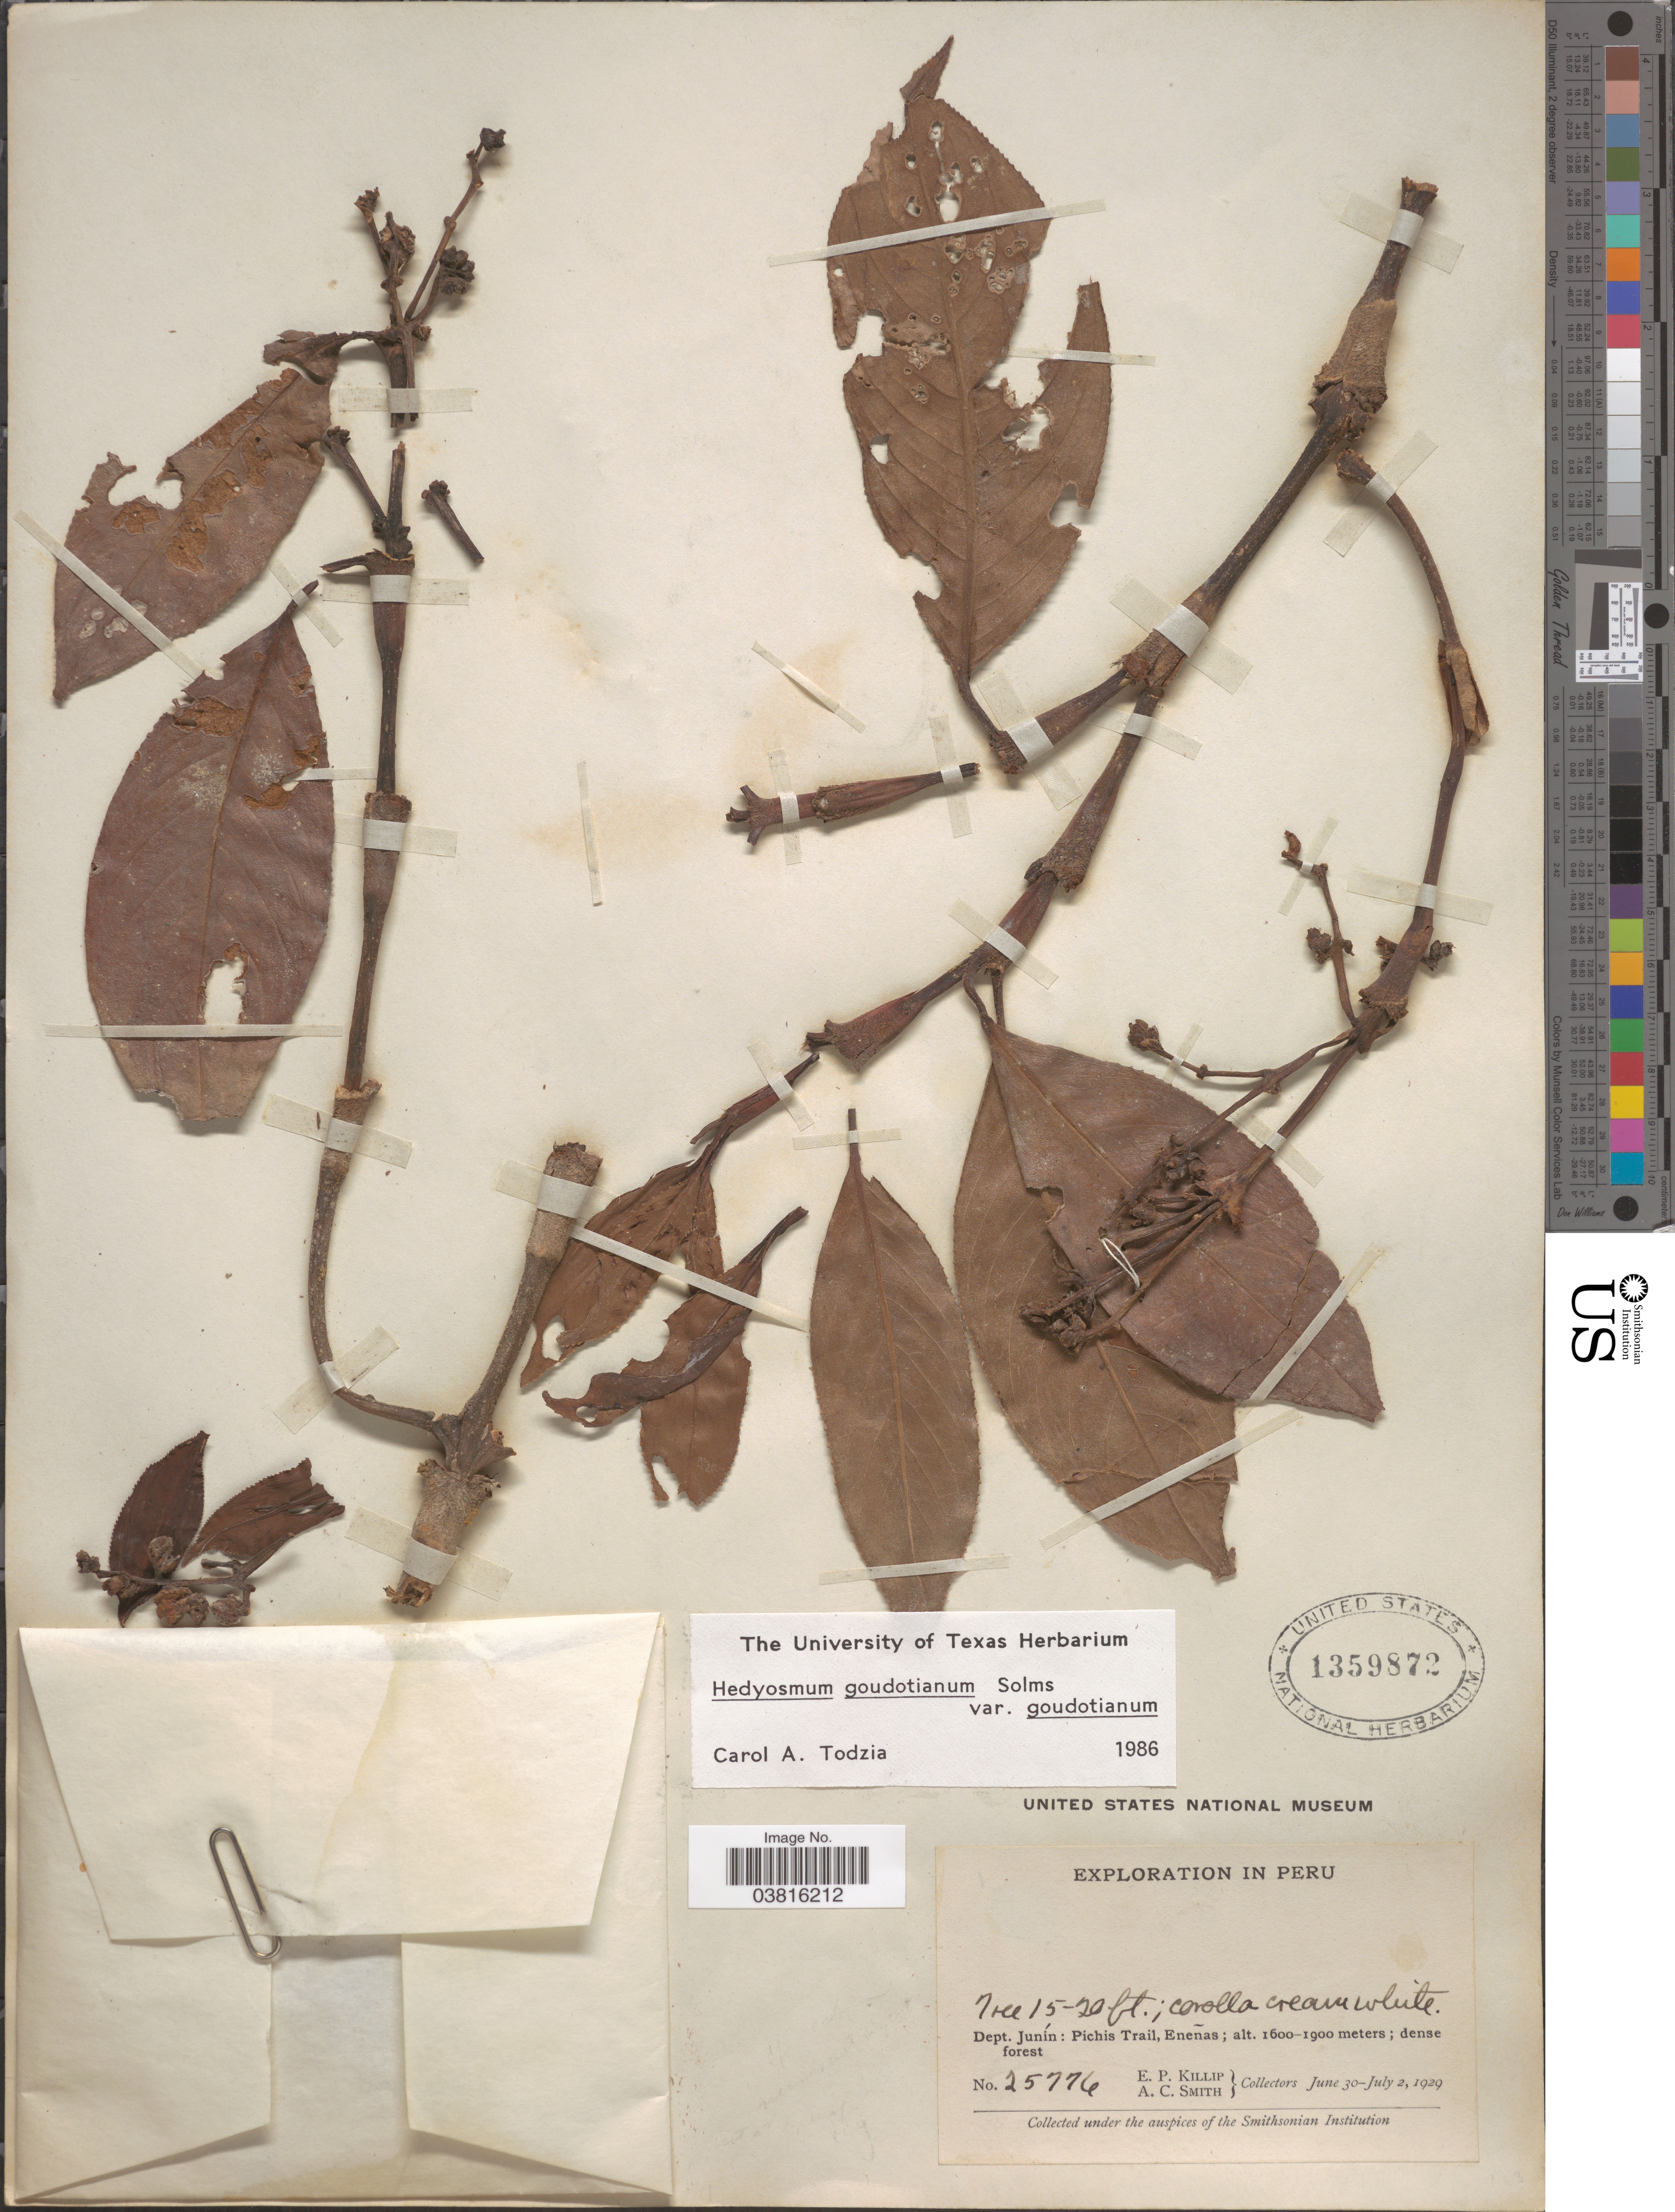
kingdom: Plantae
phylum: Tracheophyta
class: Magnoliopsida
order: Chloranthales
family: Chloranthaceae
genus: Hedyosmum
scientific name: Hedyosmum goudotianum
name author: Solms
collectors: E. P. Killip & A. C. Smith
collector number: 25776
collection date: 1929-06-30/1929-07-02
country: Peru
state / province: Junín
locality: Dept. Junín: Pichis Trail; Eneñas.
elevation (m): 1600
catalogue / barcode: US 1359872